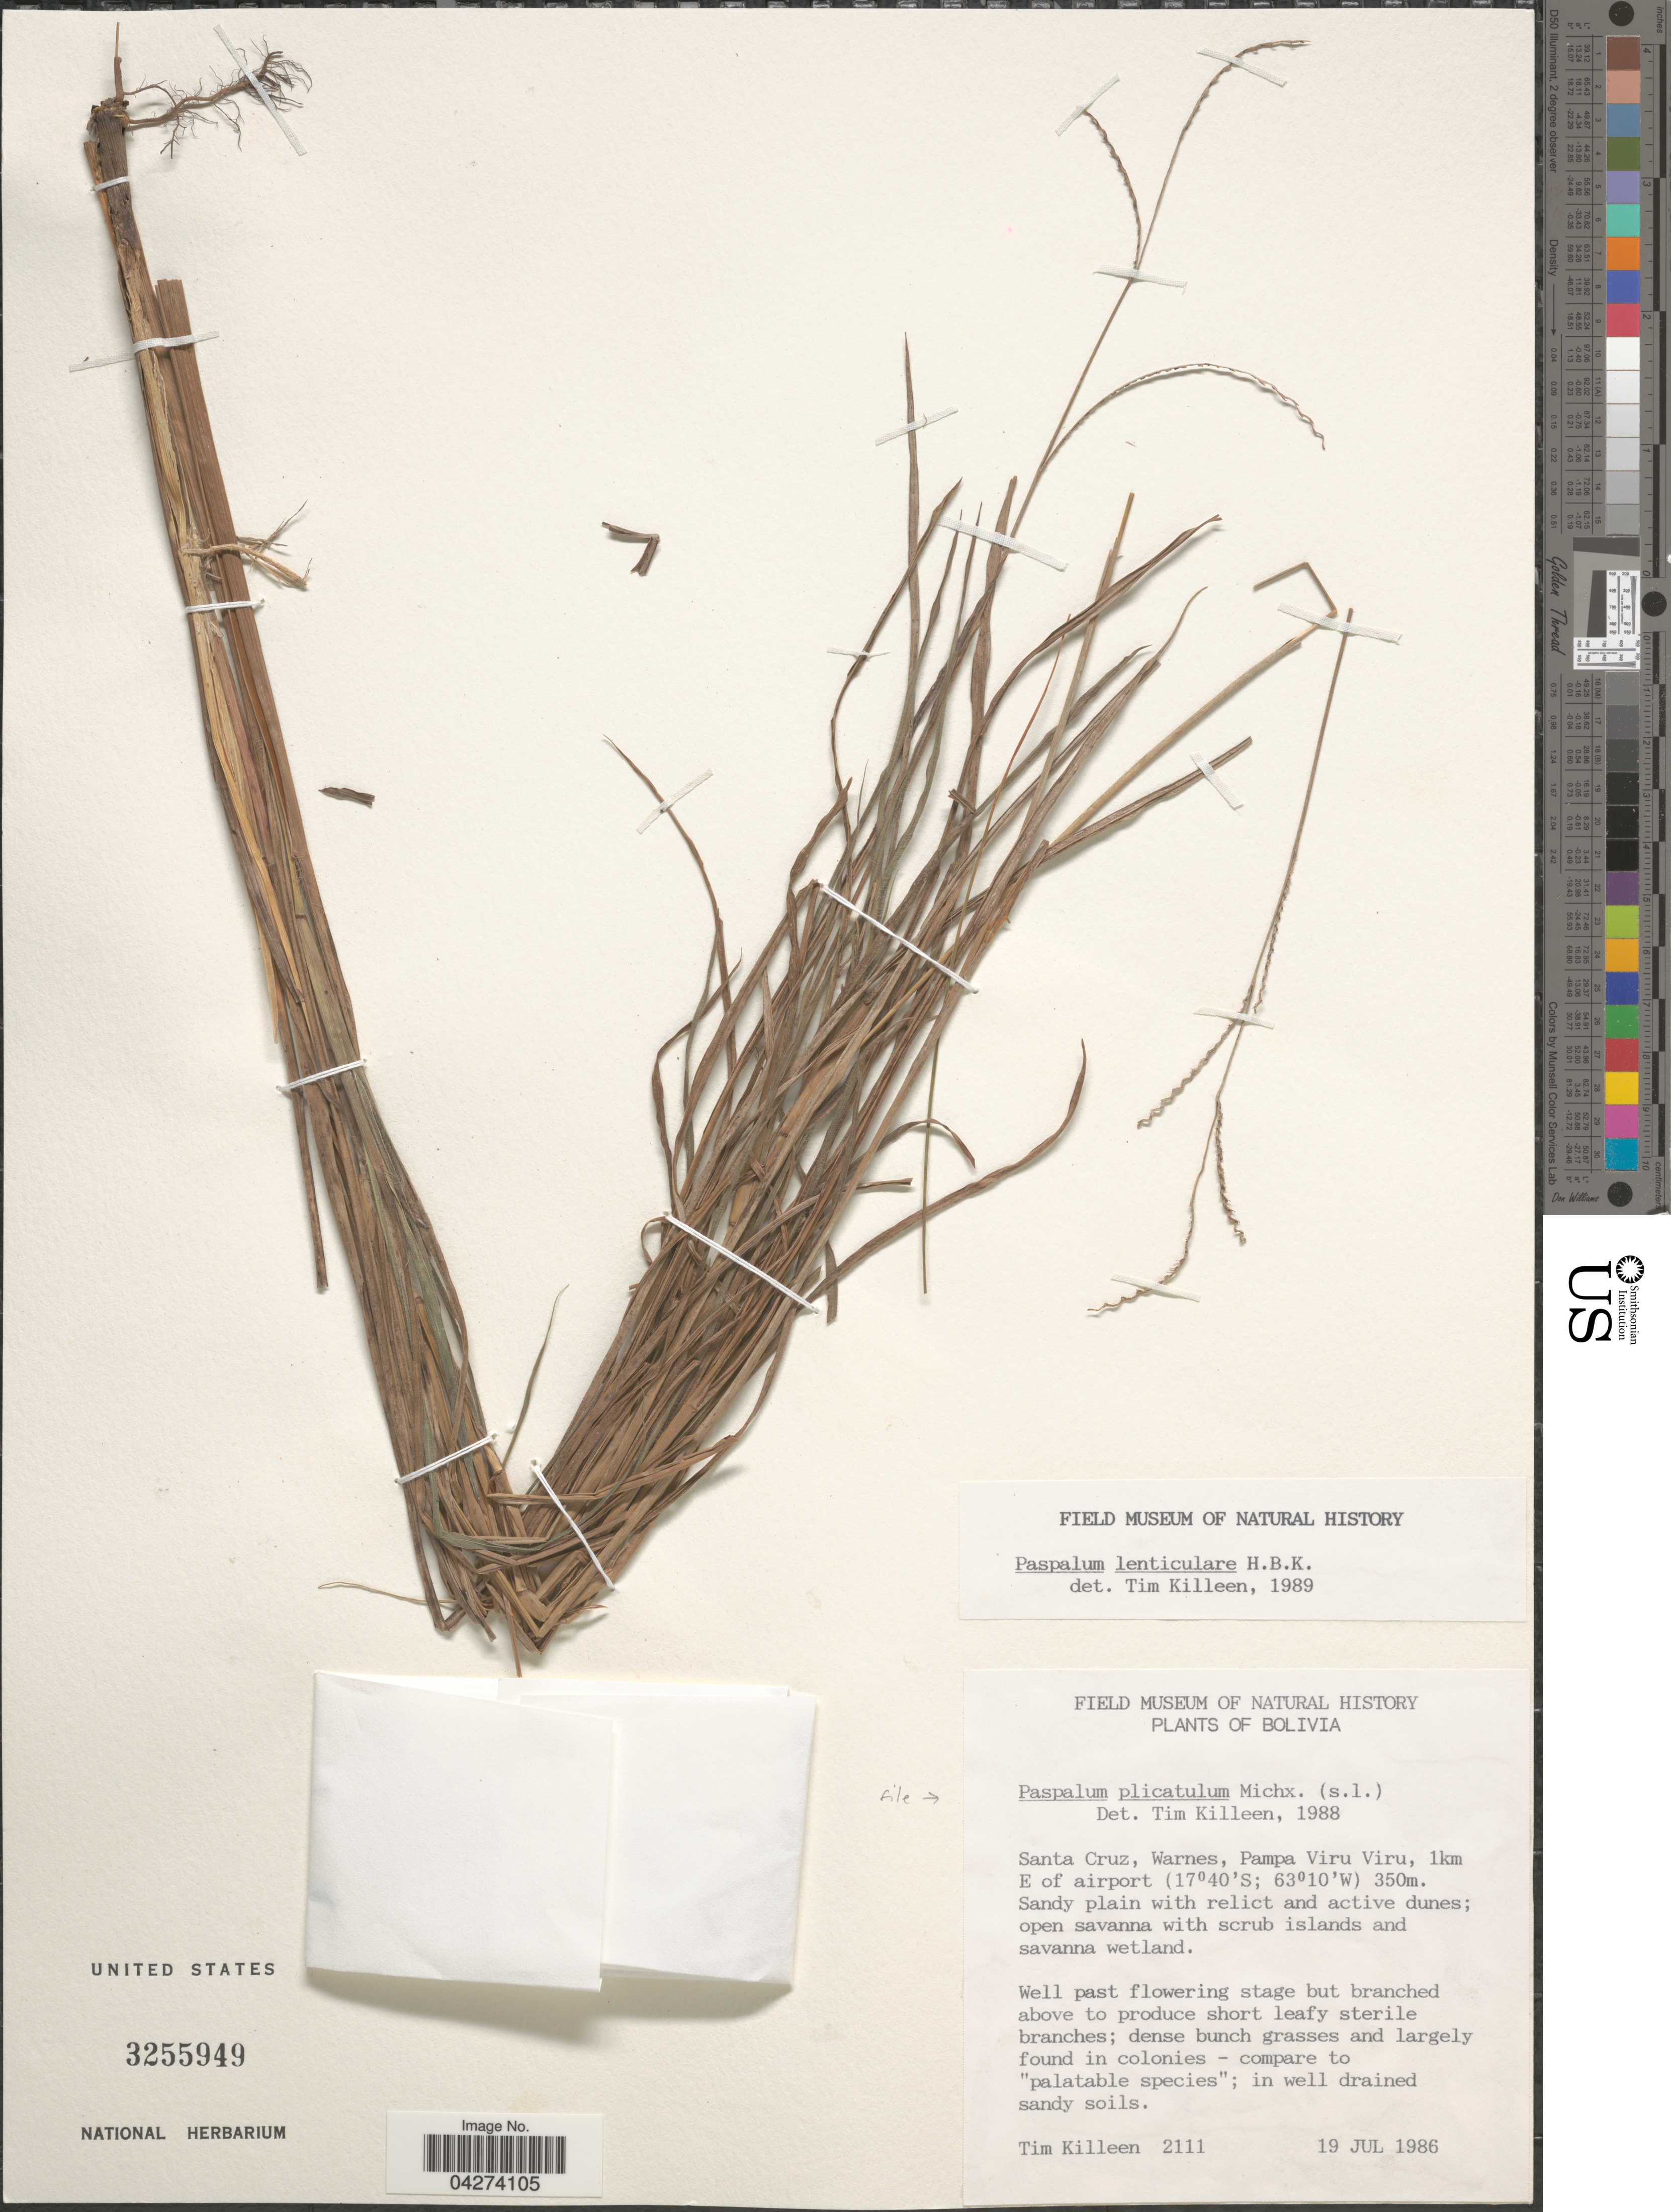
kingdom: Plantae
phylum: Tracheophyta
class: Liliopsida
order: Poales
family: Poaceae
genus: Paspalum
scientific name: Paspalum plicatulum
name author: Michx.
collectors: T. J. Killeen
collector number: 2111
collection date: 1986-07-19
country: Bolivia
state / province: Santa Cruz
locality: Warnes, Pampa Viru Viru, 1km E of airport.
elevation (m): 350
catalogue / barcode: US 3255949